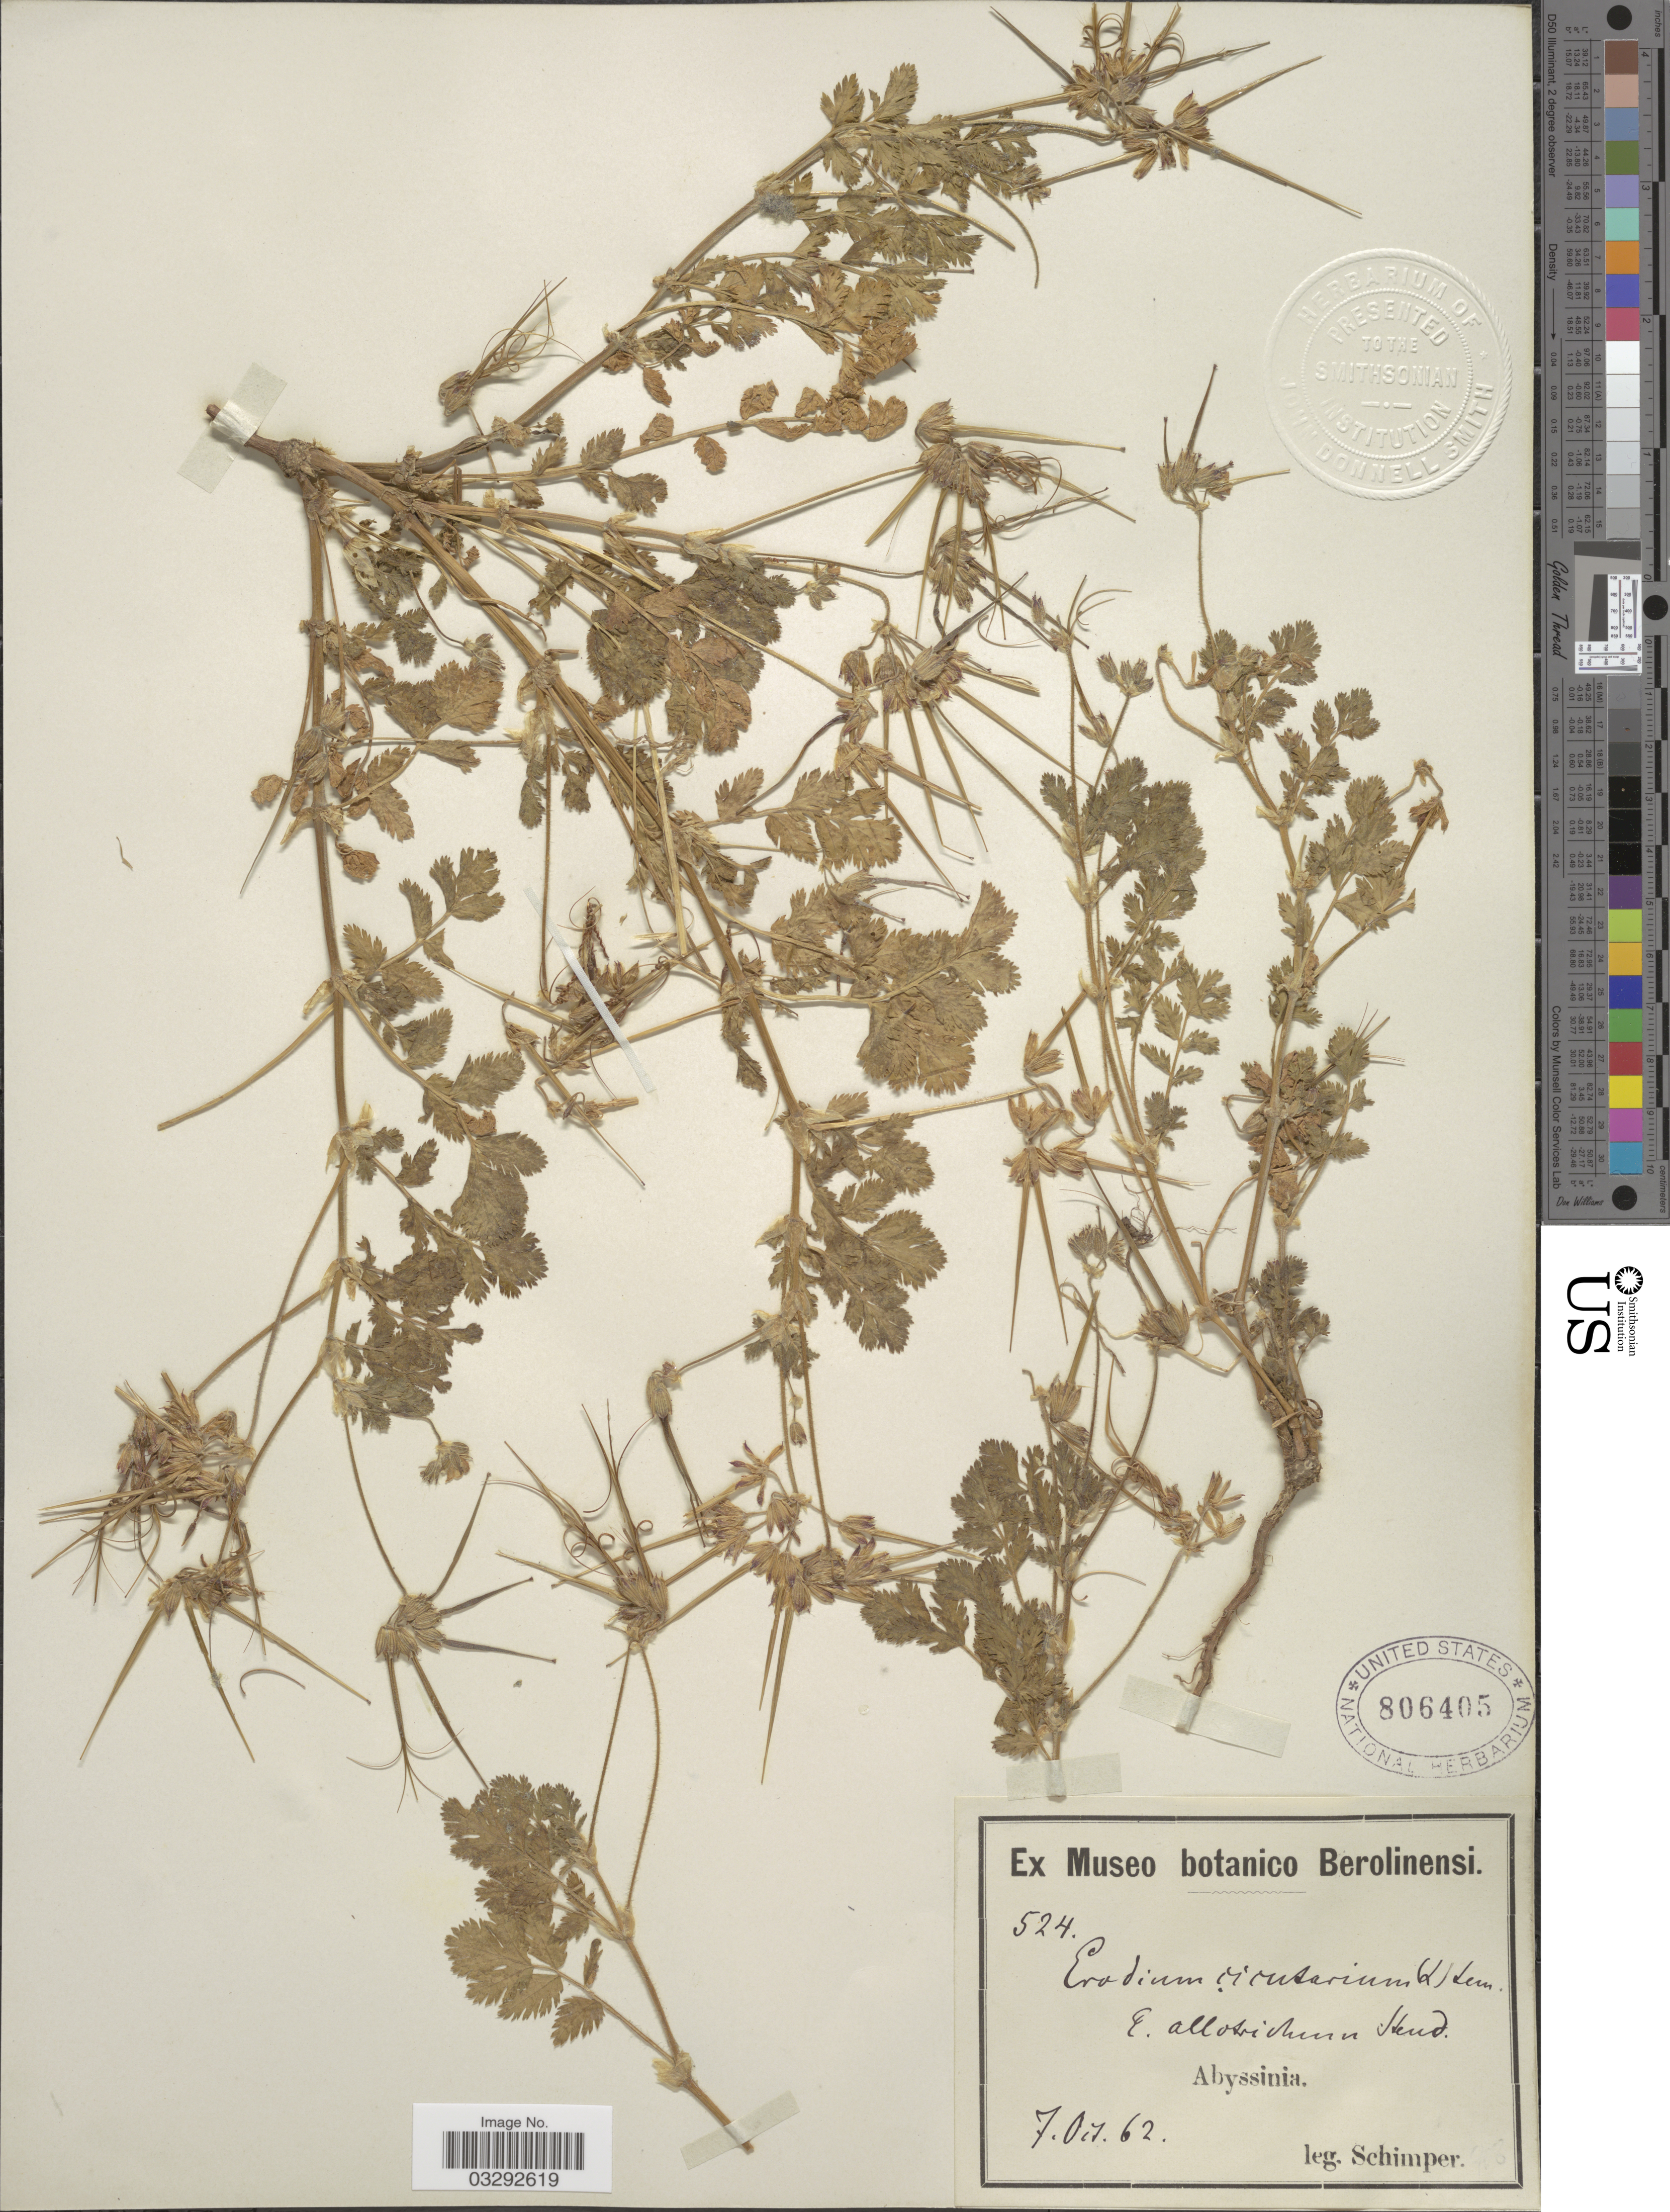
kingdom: Plantae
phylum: Tracheophyta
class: Magnoliopsida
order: Geraniales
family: Geraniaceae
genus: Erodium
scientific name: Erodium cicutarium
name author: (L.) L'Hér.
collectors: -. Schimper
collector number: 524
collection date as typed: Transcribed d/m/y: 7/10/62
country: Ethiopia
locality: Abyssinia.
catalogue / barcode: US 806405